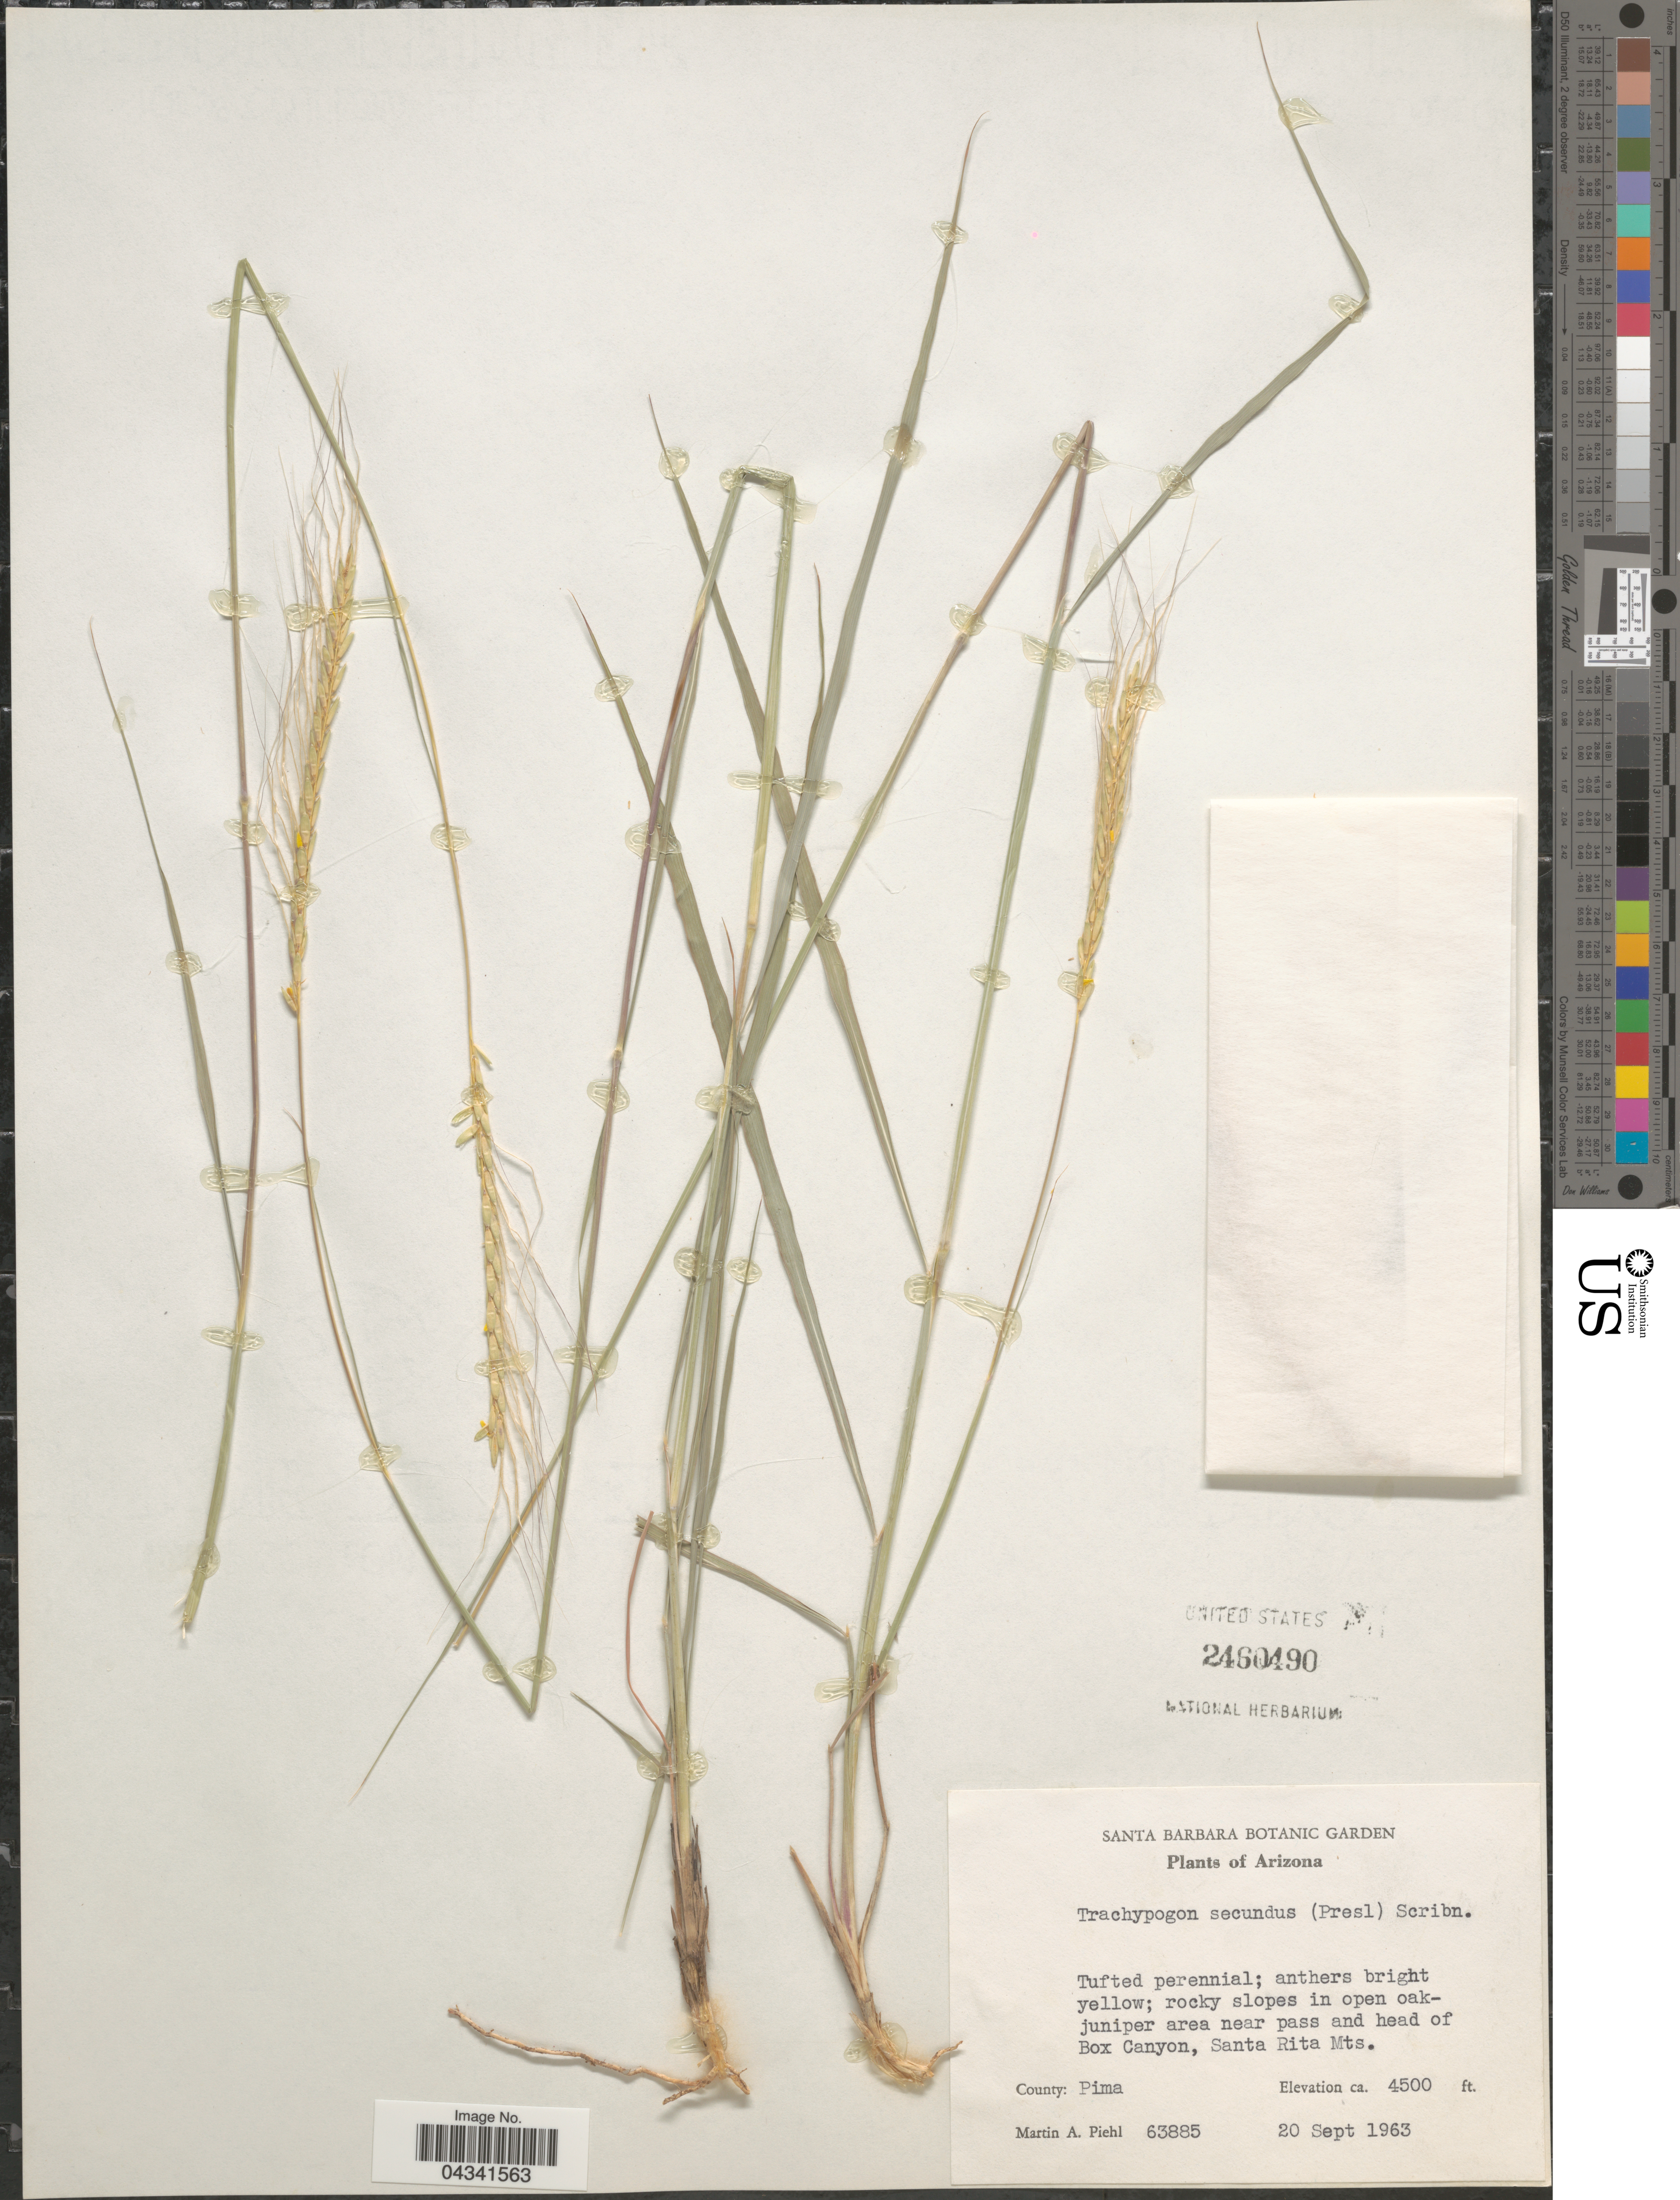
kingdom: Plantae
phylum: Tracheophyta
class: Liliopsida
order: Poales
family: Poaceae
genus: Trachypogon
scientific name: Trachypogon spicatus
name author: (L. f.) Kuntze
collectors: M. Piehl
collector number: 63885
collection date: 1963-09-20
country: United States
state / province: Arizona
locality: Rocky slopes in open oak-juniper area near pass and head of Box Canyon, Santa Rita Mts. County: Pima.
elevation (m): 1372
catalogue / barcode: US 2460490